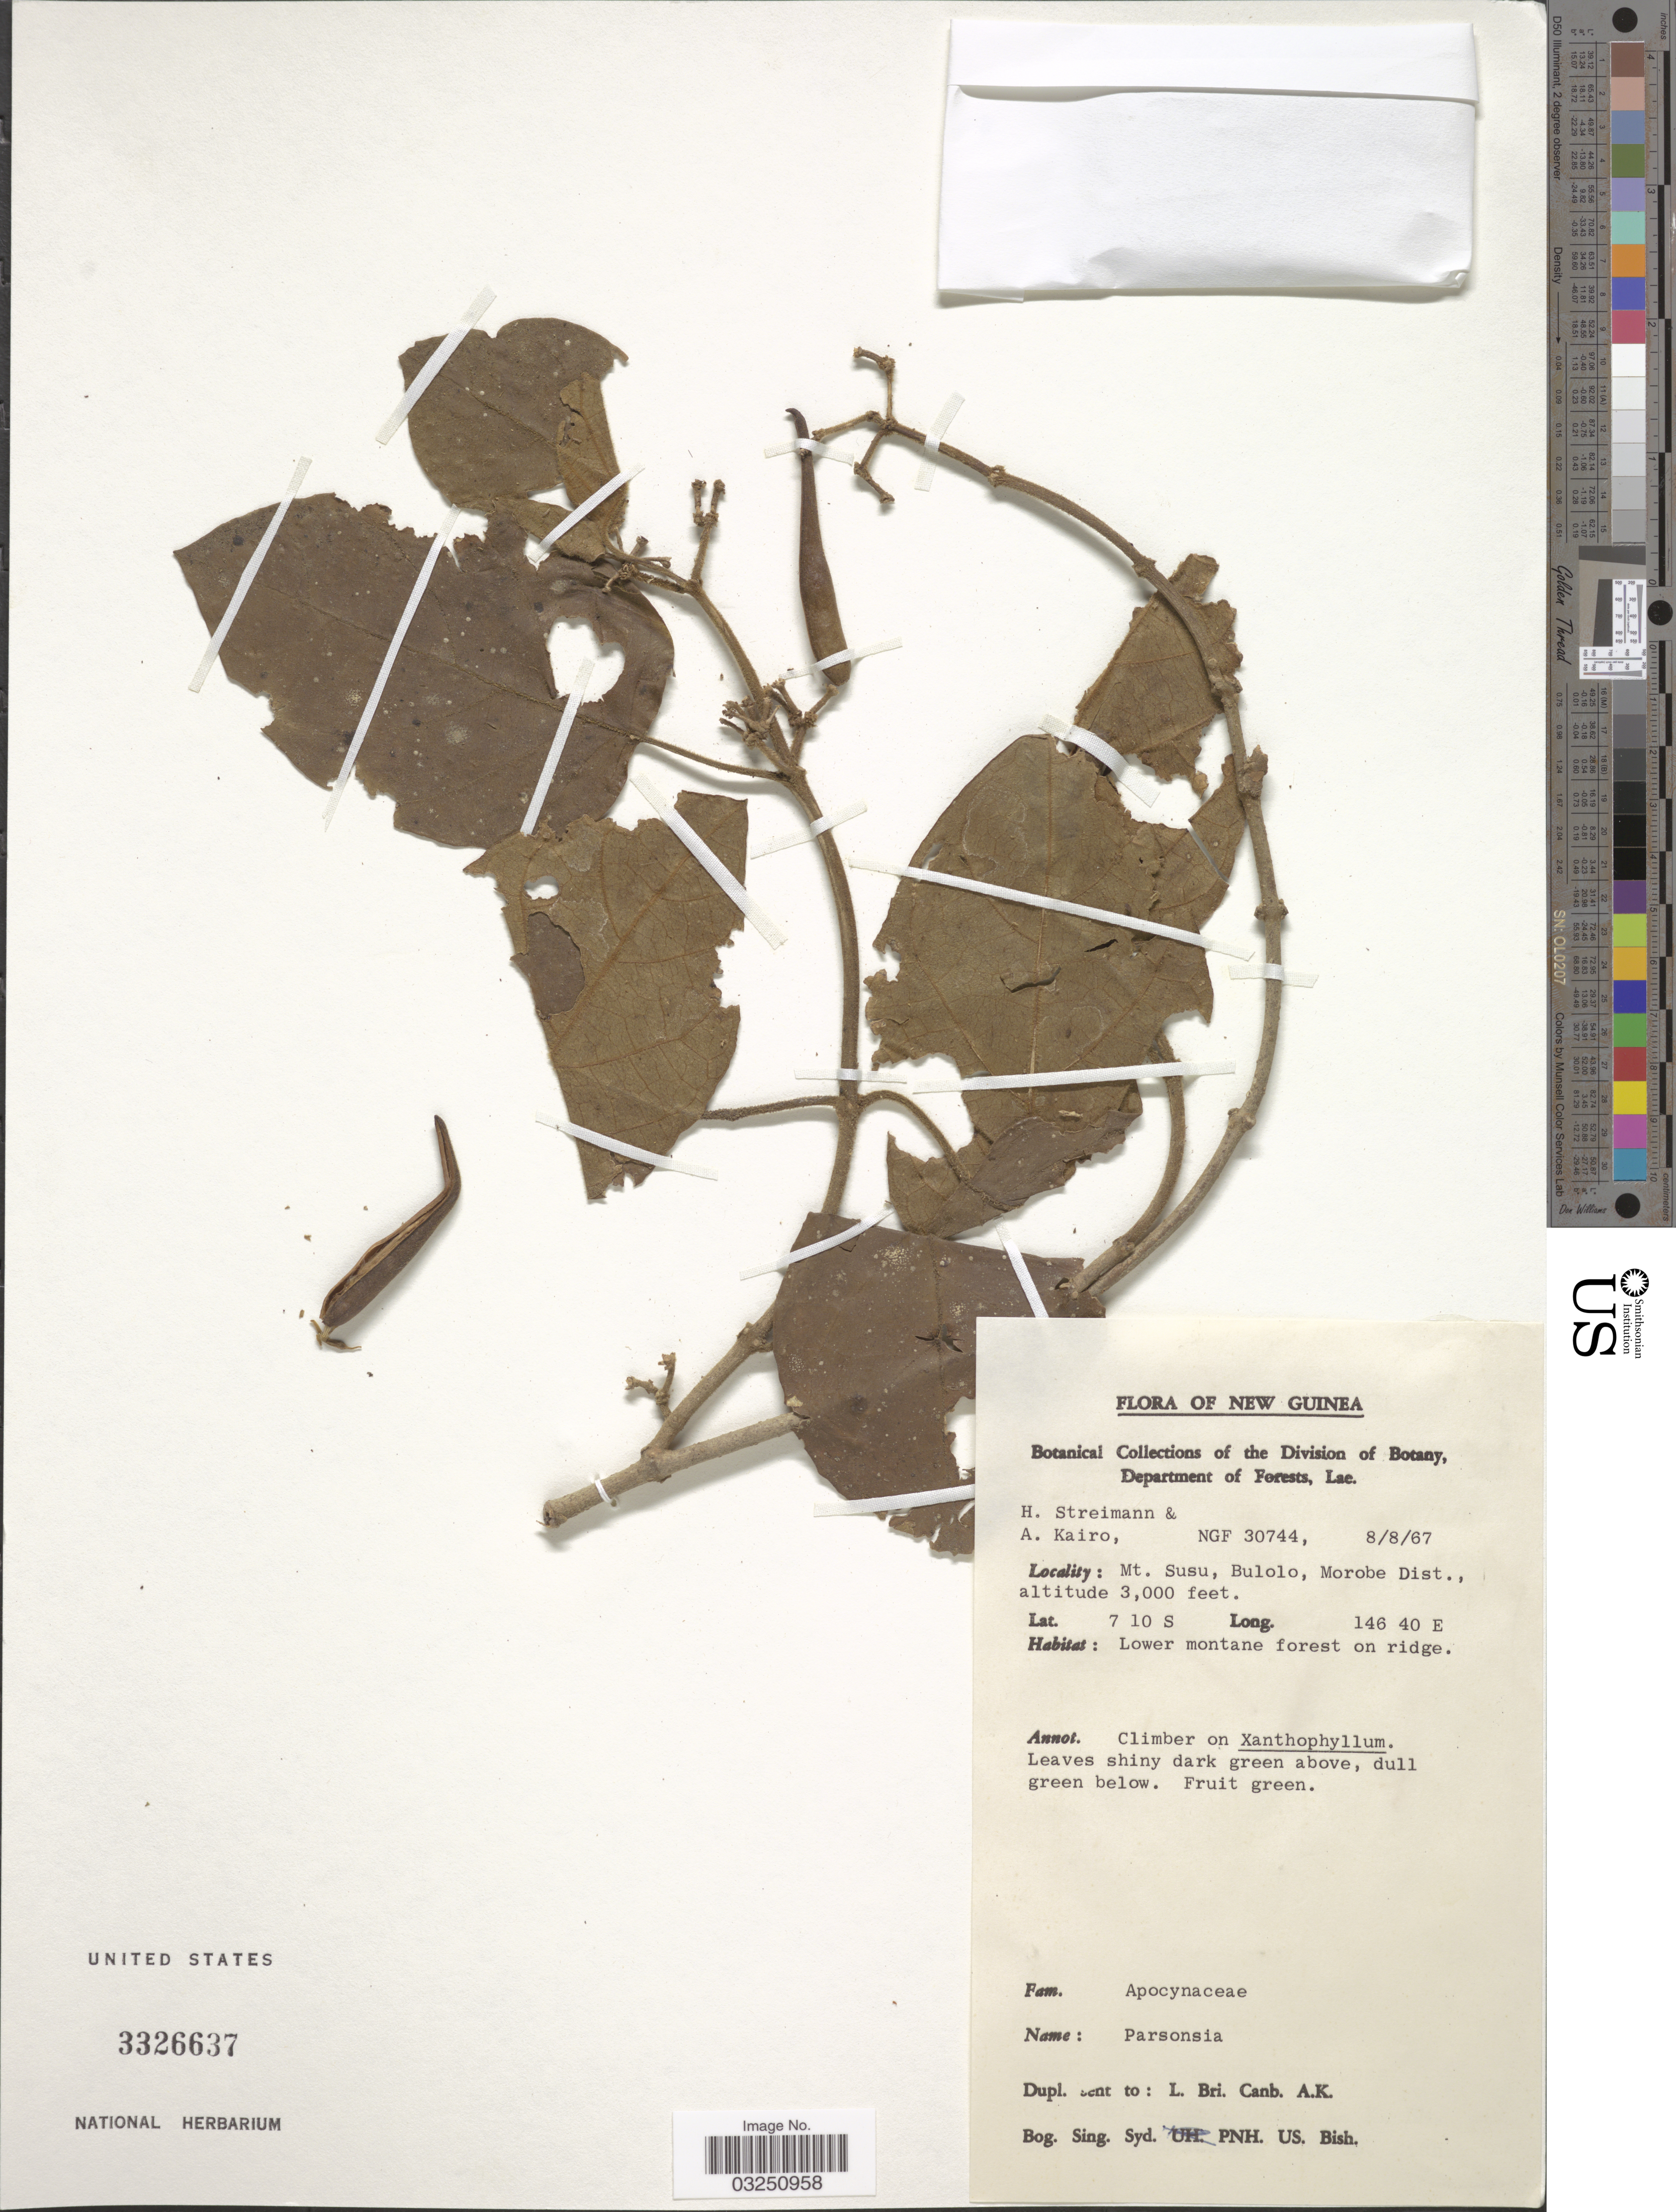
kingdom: Plantae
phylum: Tracheophyta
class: Magnoliopsida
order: Gentianales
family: Apocynaceae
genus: Parsonsia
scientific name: Parsonsia sp.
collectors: H. Streimann & A. Kairo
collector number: NGF 30744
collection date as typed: Transcribed d/m/y: 8/8/67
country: Papua New Guinea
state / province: Morobe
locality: New Guinea. Mt. Susu, Bulolo, Morobe Dist.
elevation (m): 914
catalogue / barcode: US 3326637